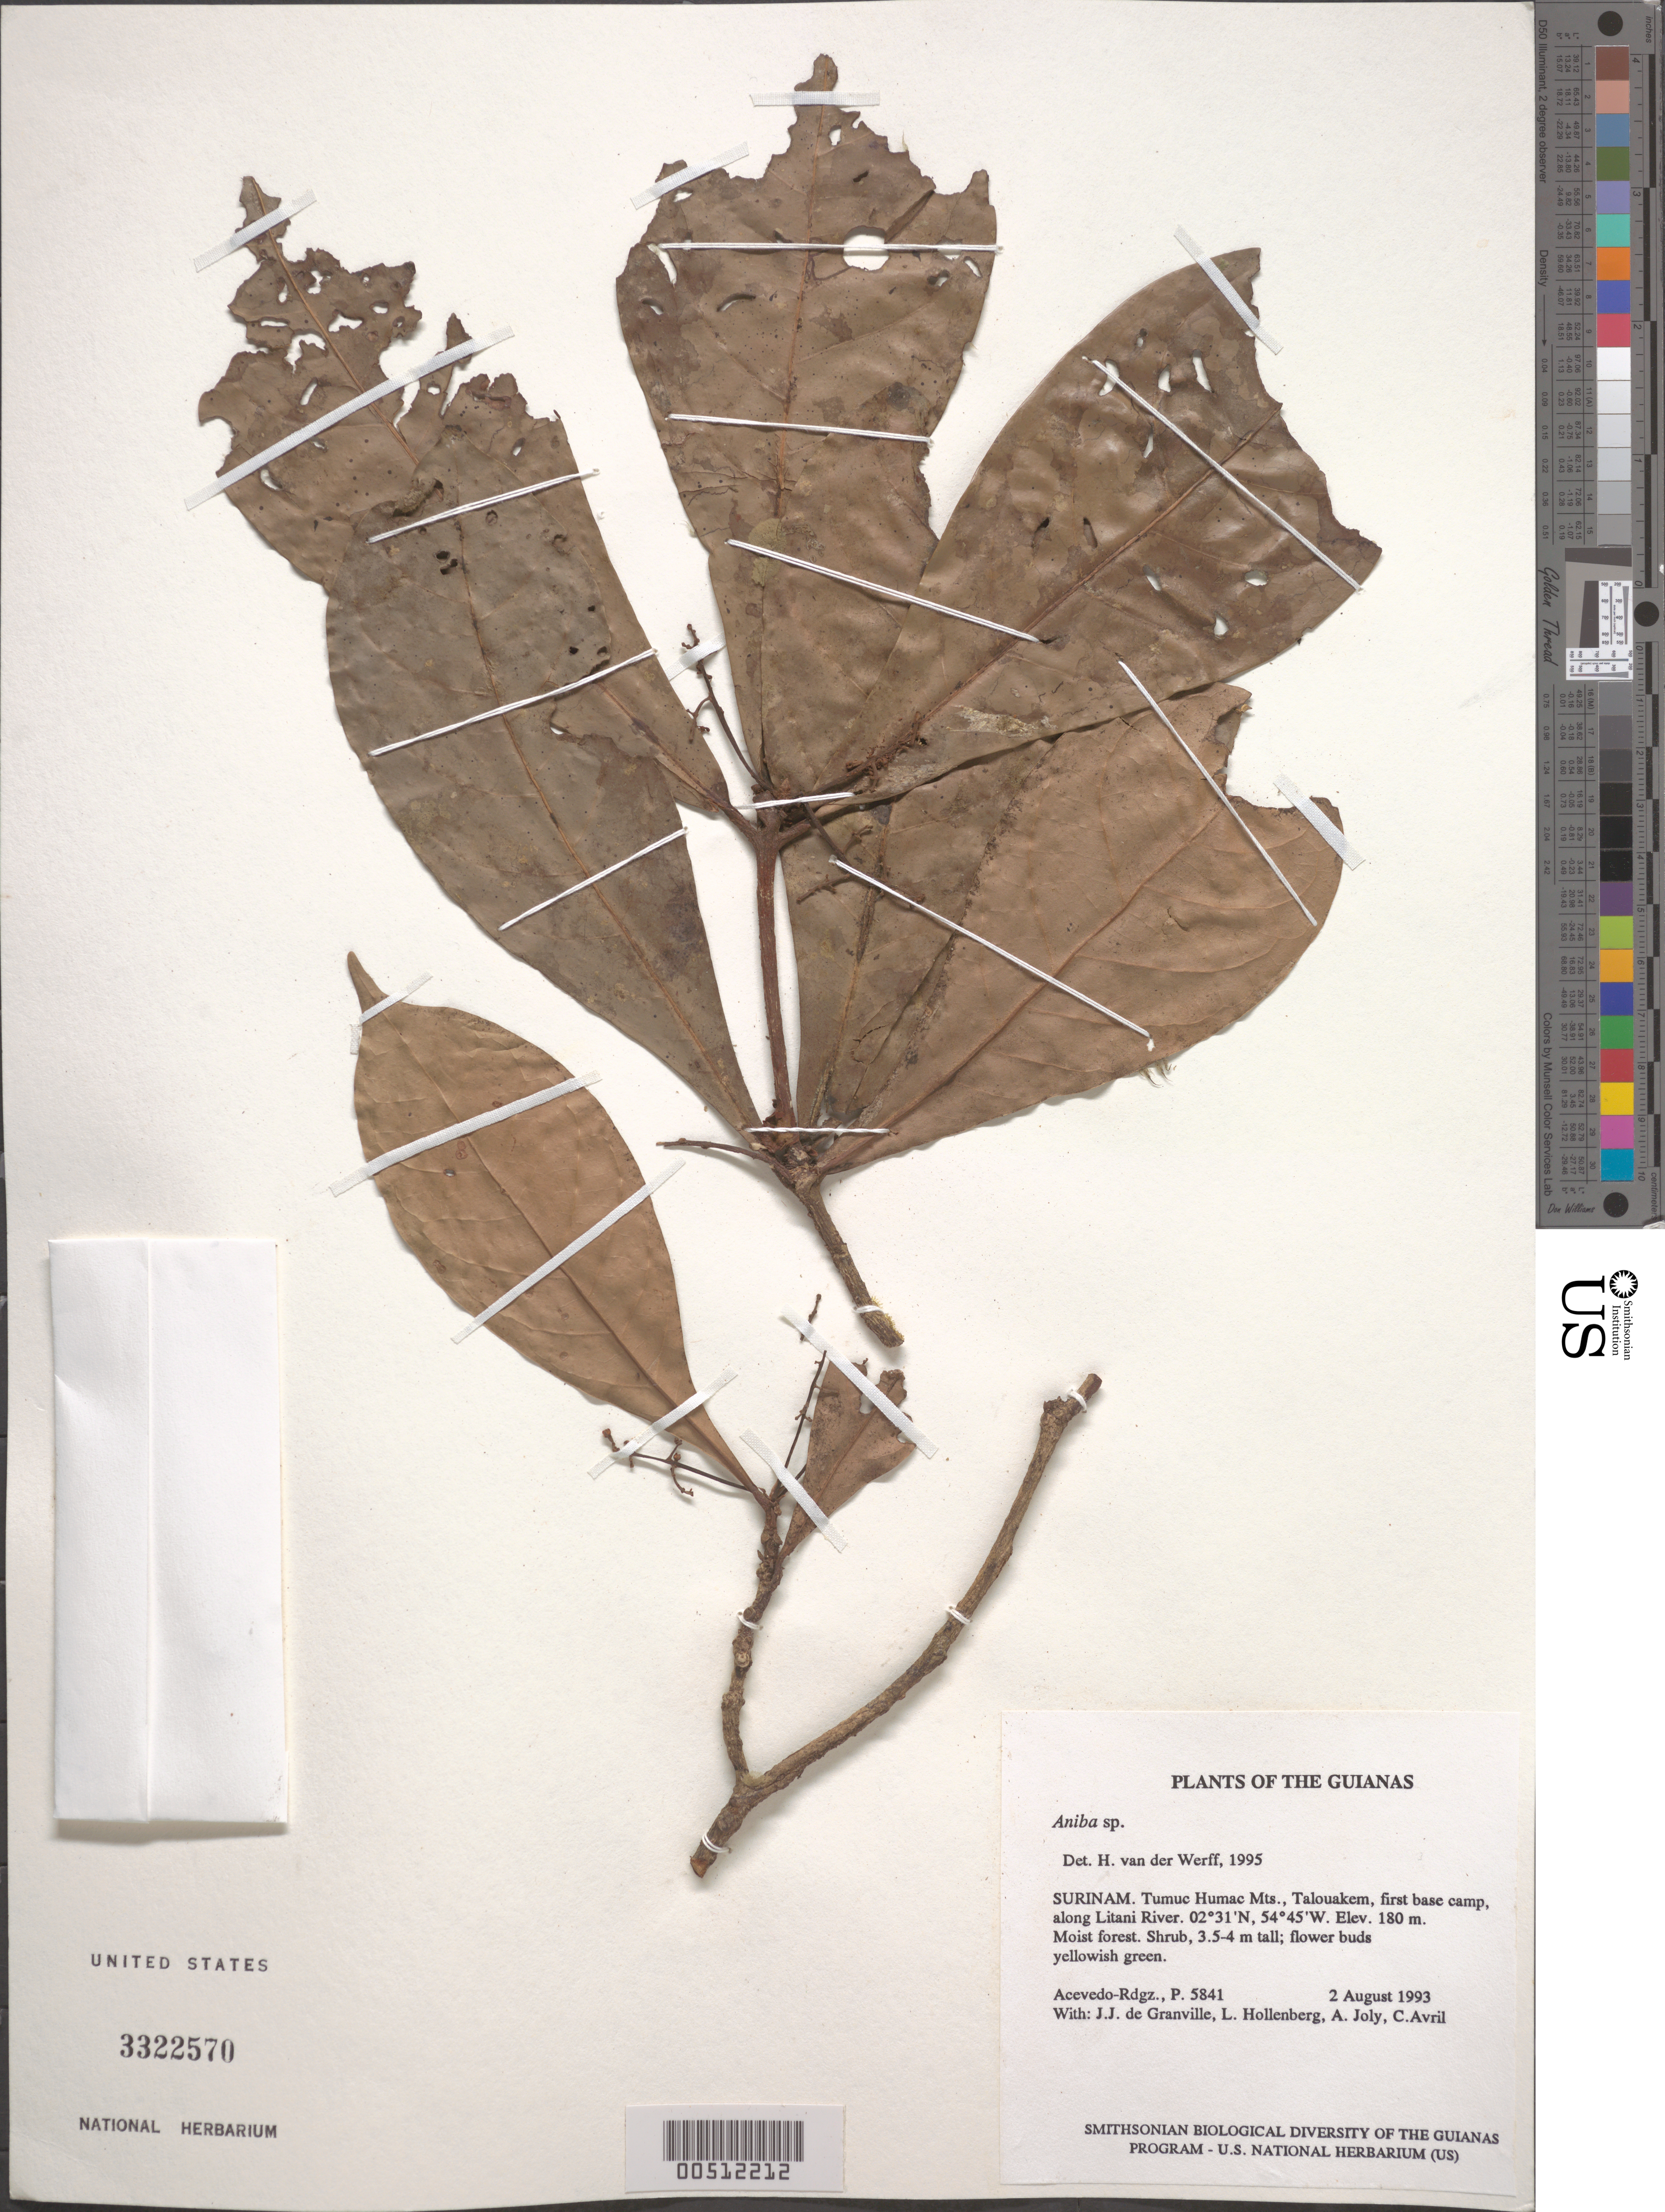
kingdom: Plantae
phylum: Tracheophyta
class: Magnoliopsida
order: Laurales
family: Lauraceae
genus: Aniba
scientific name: Aniba sp.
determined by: van der Werff, H., (MO), Missouri Botanical Garden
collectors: P. Acevedo-Rodr., J.-J. de Granville, A. Joly, A. Boyer & L. Hollenberg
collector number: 5841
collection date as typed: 02 Aug 1993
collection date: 1993-08-02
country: Suriname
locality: Tumuc Humac Mts., Talouakem, first base camp, along Litani River.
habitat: Moist forest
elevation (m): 180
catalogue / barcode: US 3322570